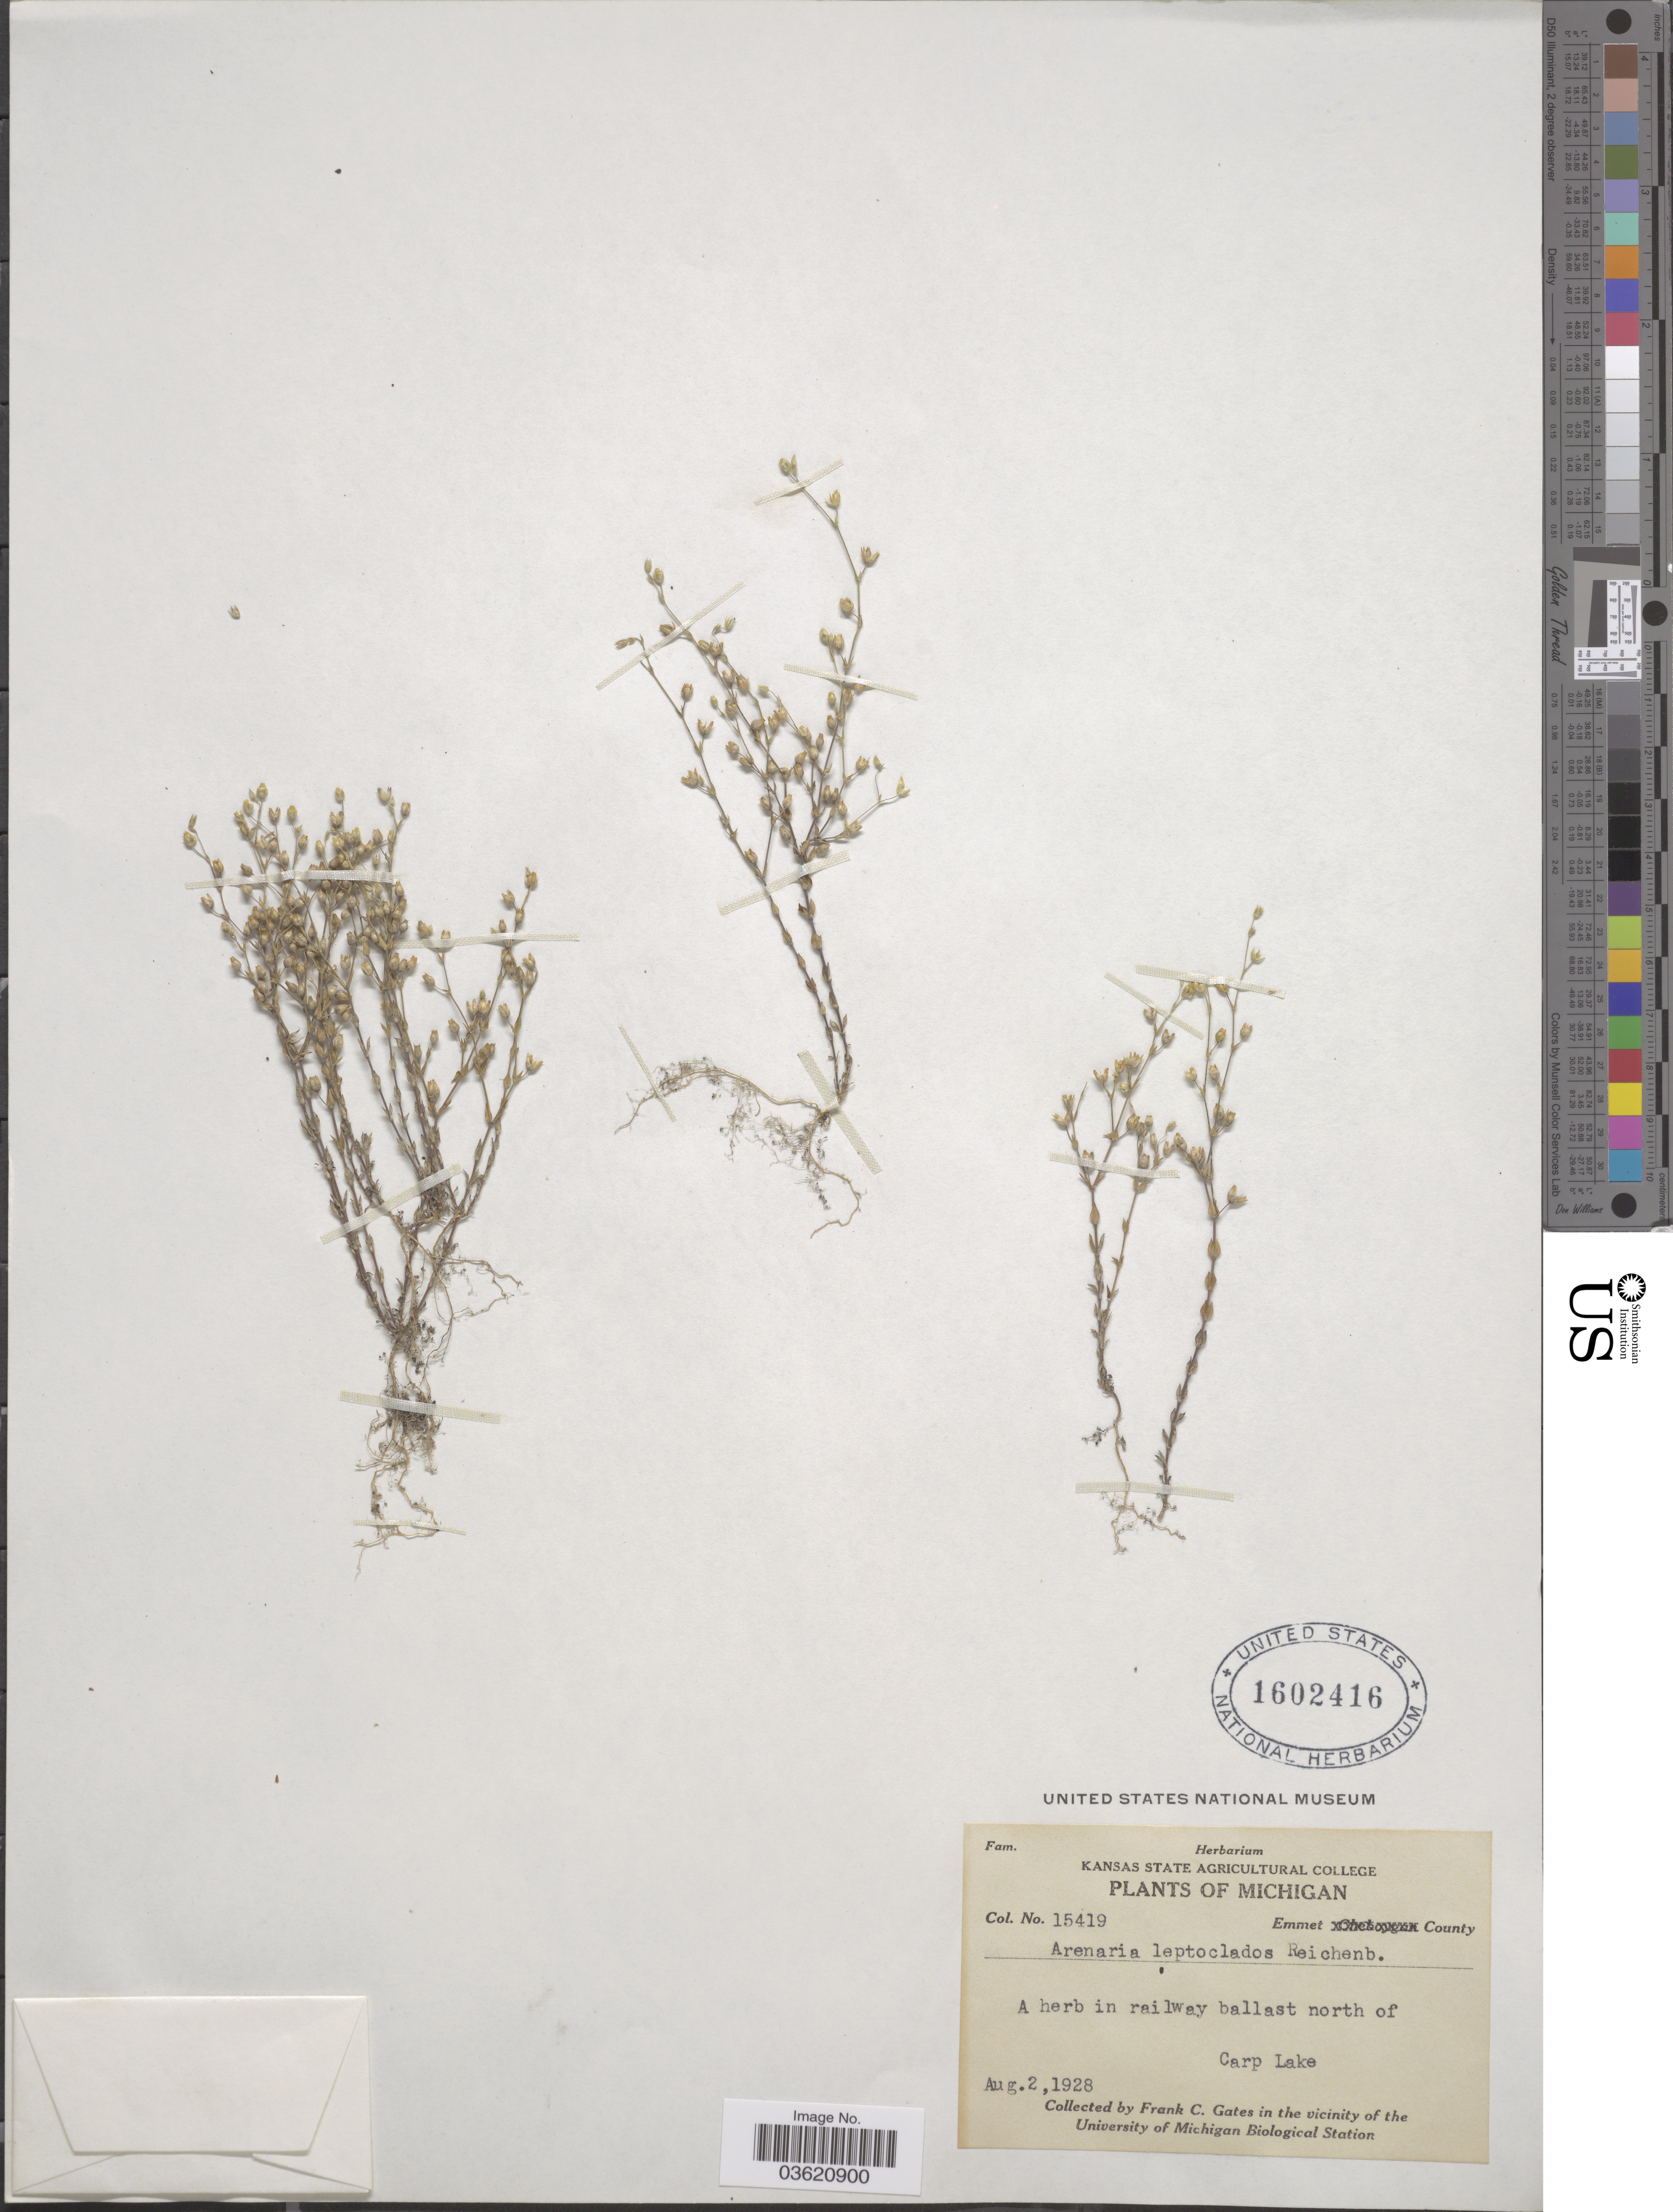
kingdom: Plantae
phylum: Tracheophyta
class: Magnoliopsida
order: Caryophyllales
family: Caryophyllaceae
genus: Arenaria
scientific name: Arenaria leptoclados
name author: (Rchb.) Gussone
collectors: F. C. Gates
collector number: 15419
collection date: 1928-08-02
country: United States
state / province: Michigan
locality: Emmet County. Carp Lake. In the vicinity of the University of Michigan Biological Station.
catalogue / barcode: US 1602416